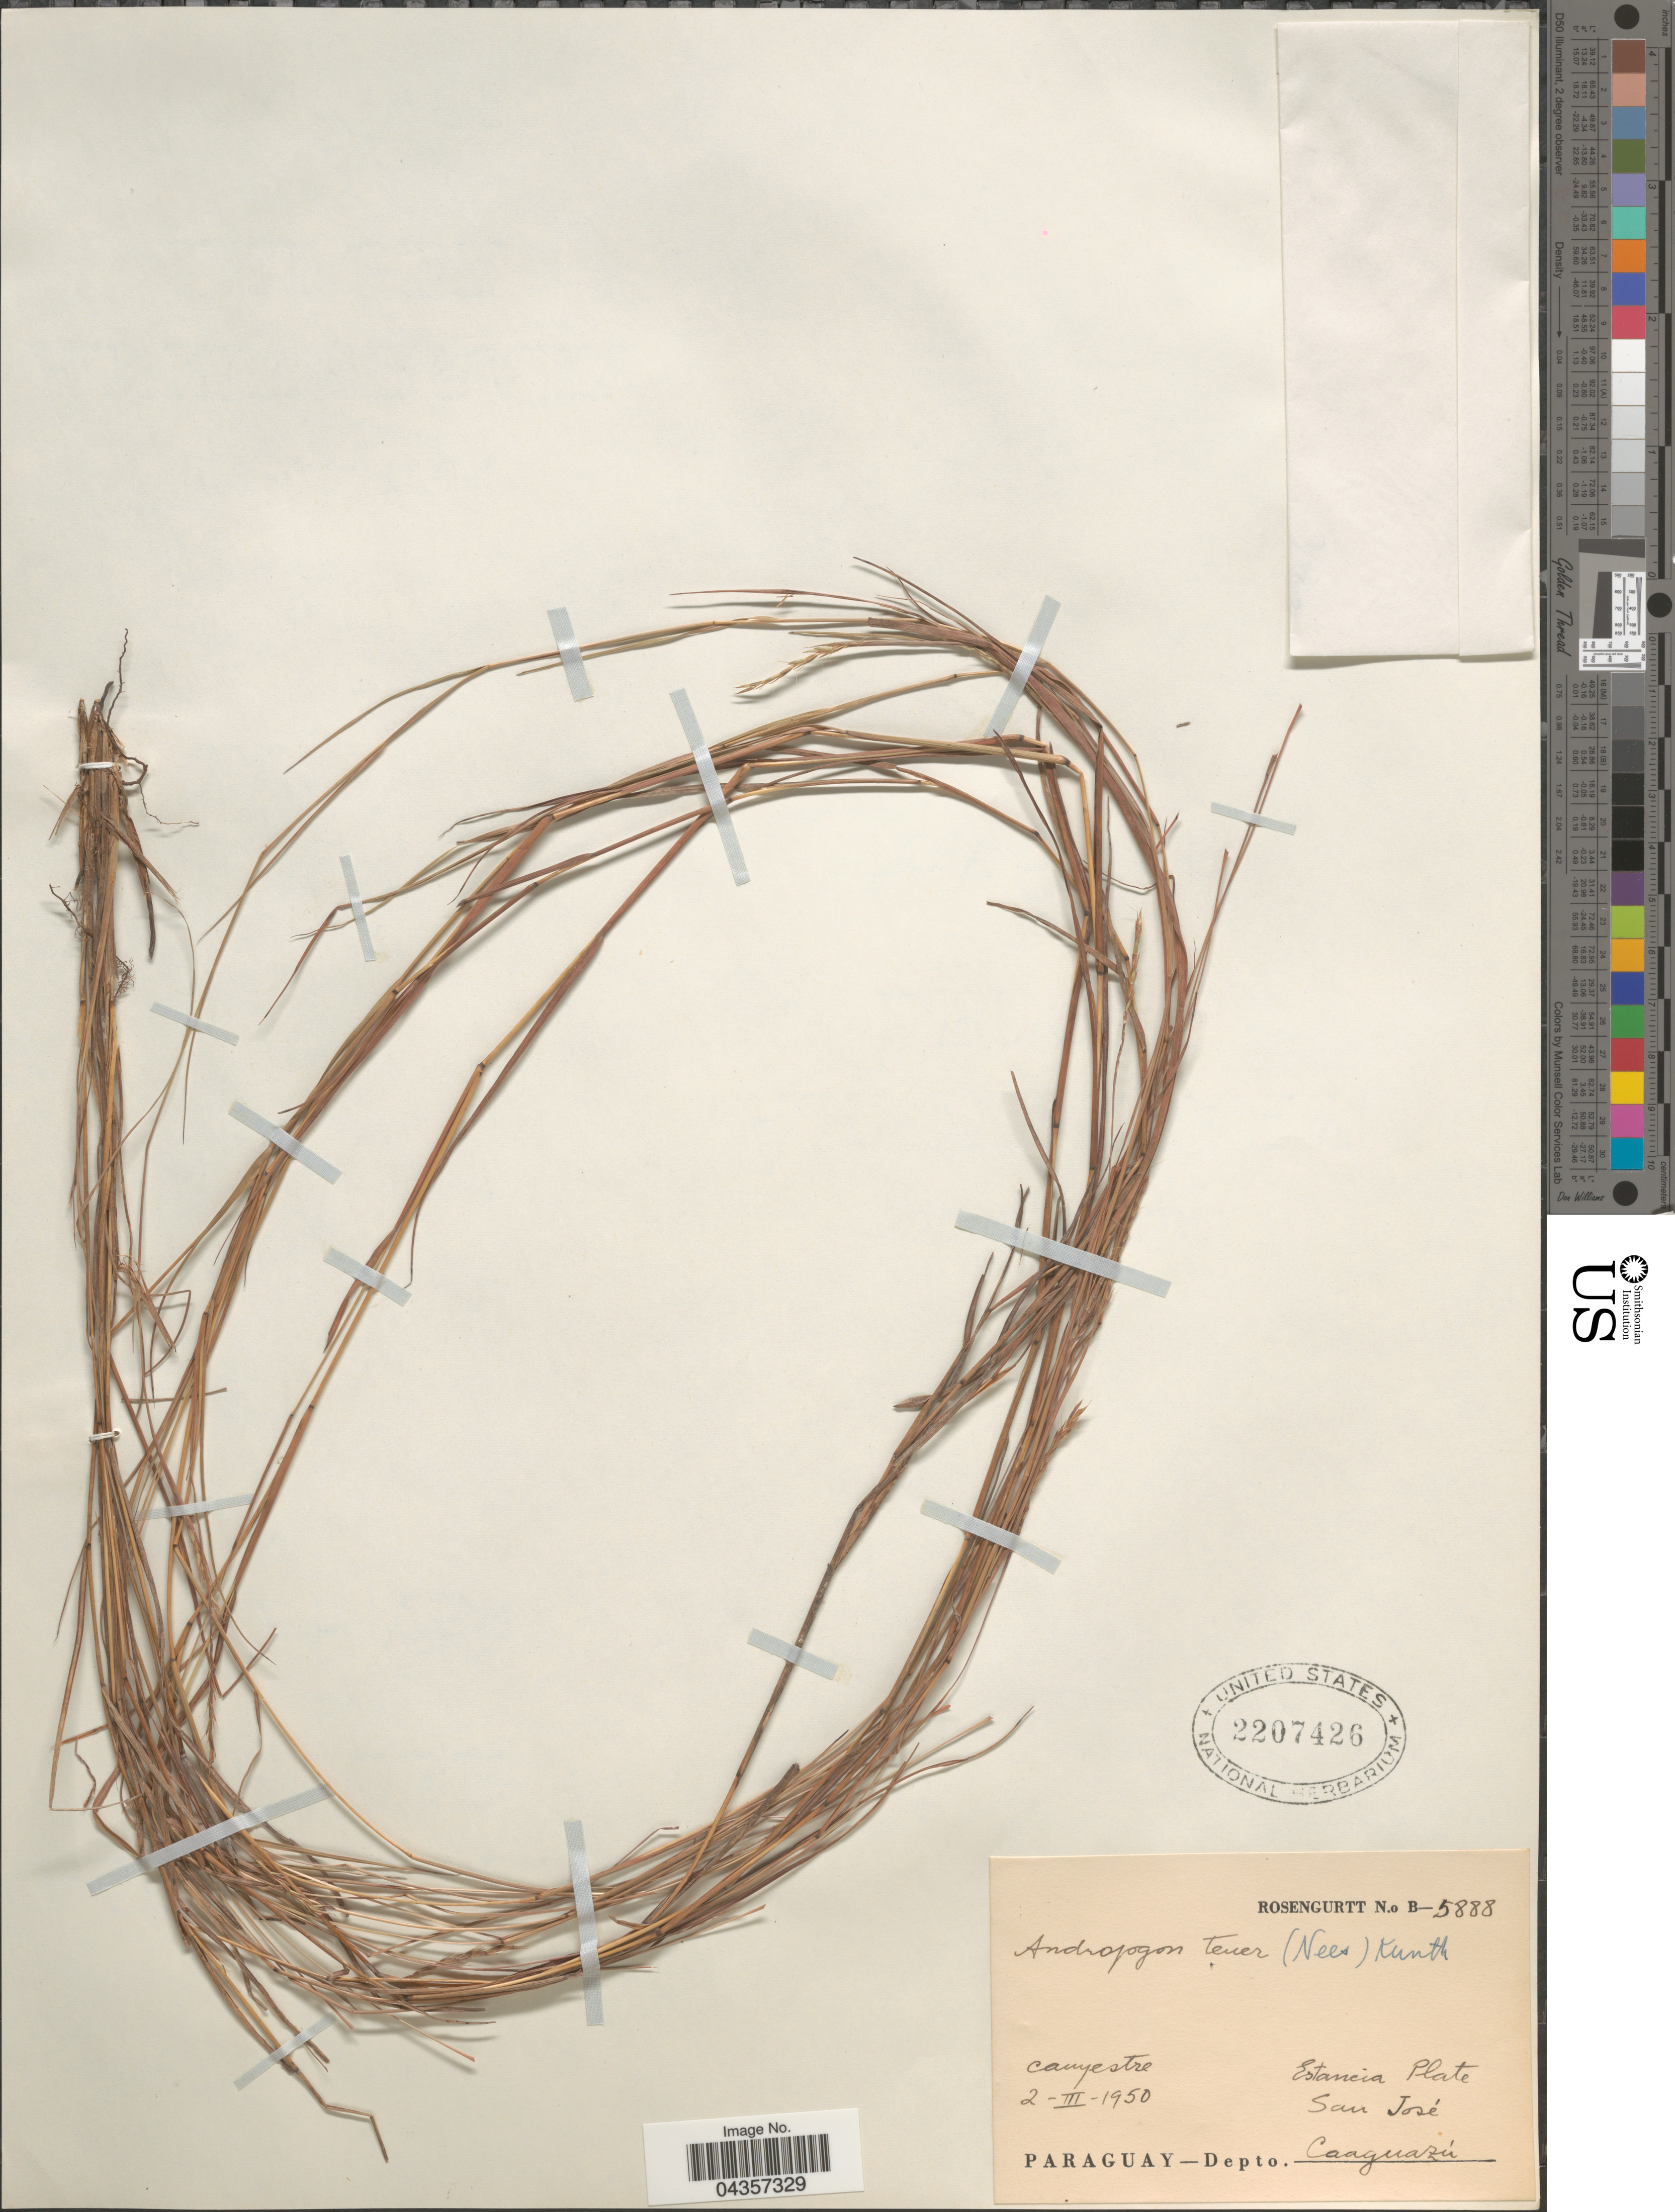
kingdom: Plantae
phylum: Tracheophyta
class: Liliopsida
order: Poales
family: Poaceae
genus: Schizachyrium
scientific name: Schizachyrium tenerum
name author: Nees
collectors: Rosengurtt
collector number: B-5888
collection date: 1950-03-02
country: Paraguay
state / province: Caaguazu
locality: Estancia Plate. San José. Depto. Caaguazú.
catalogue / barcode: US 2207426